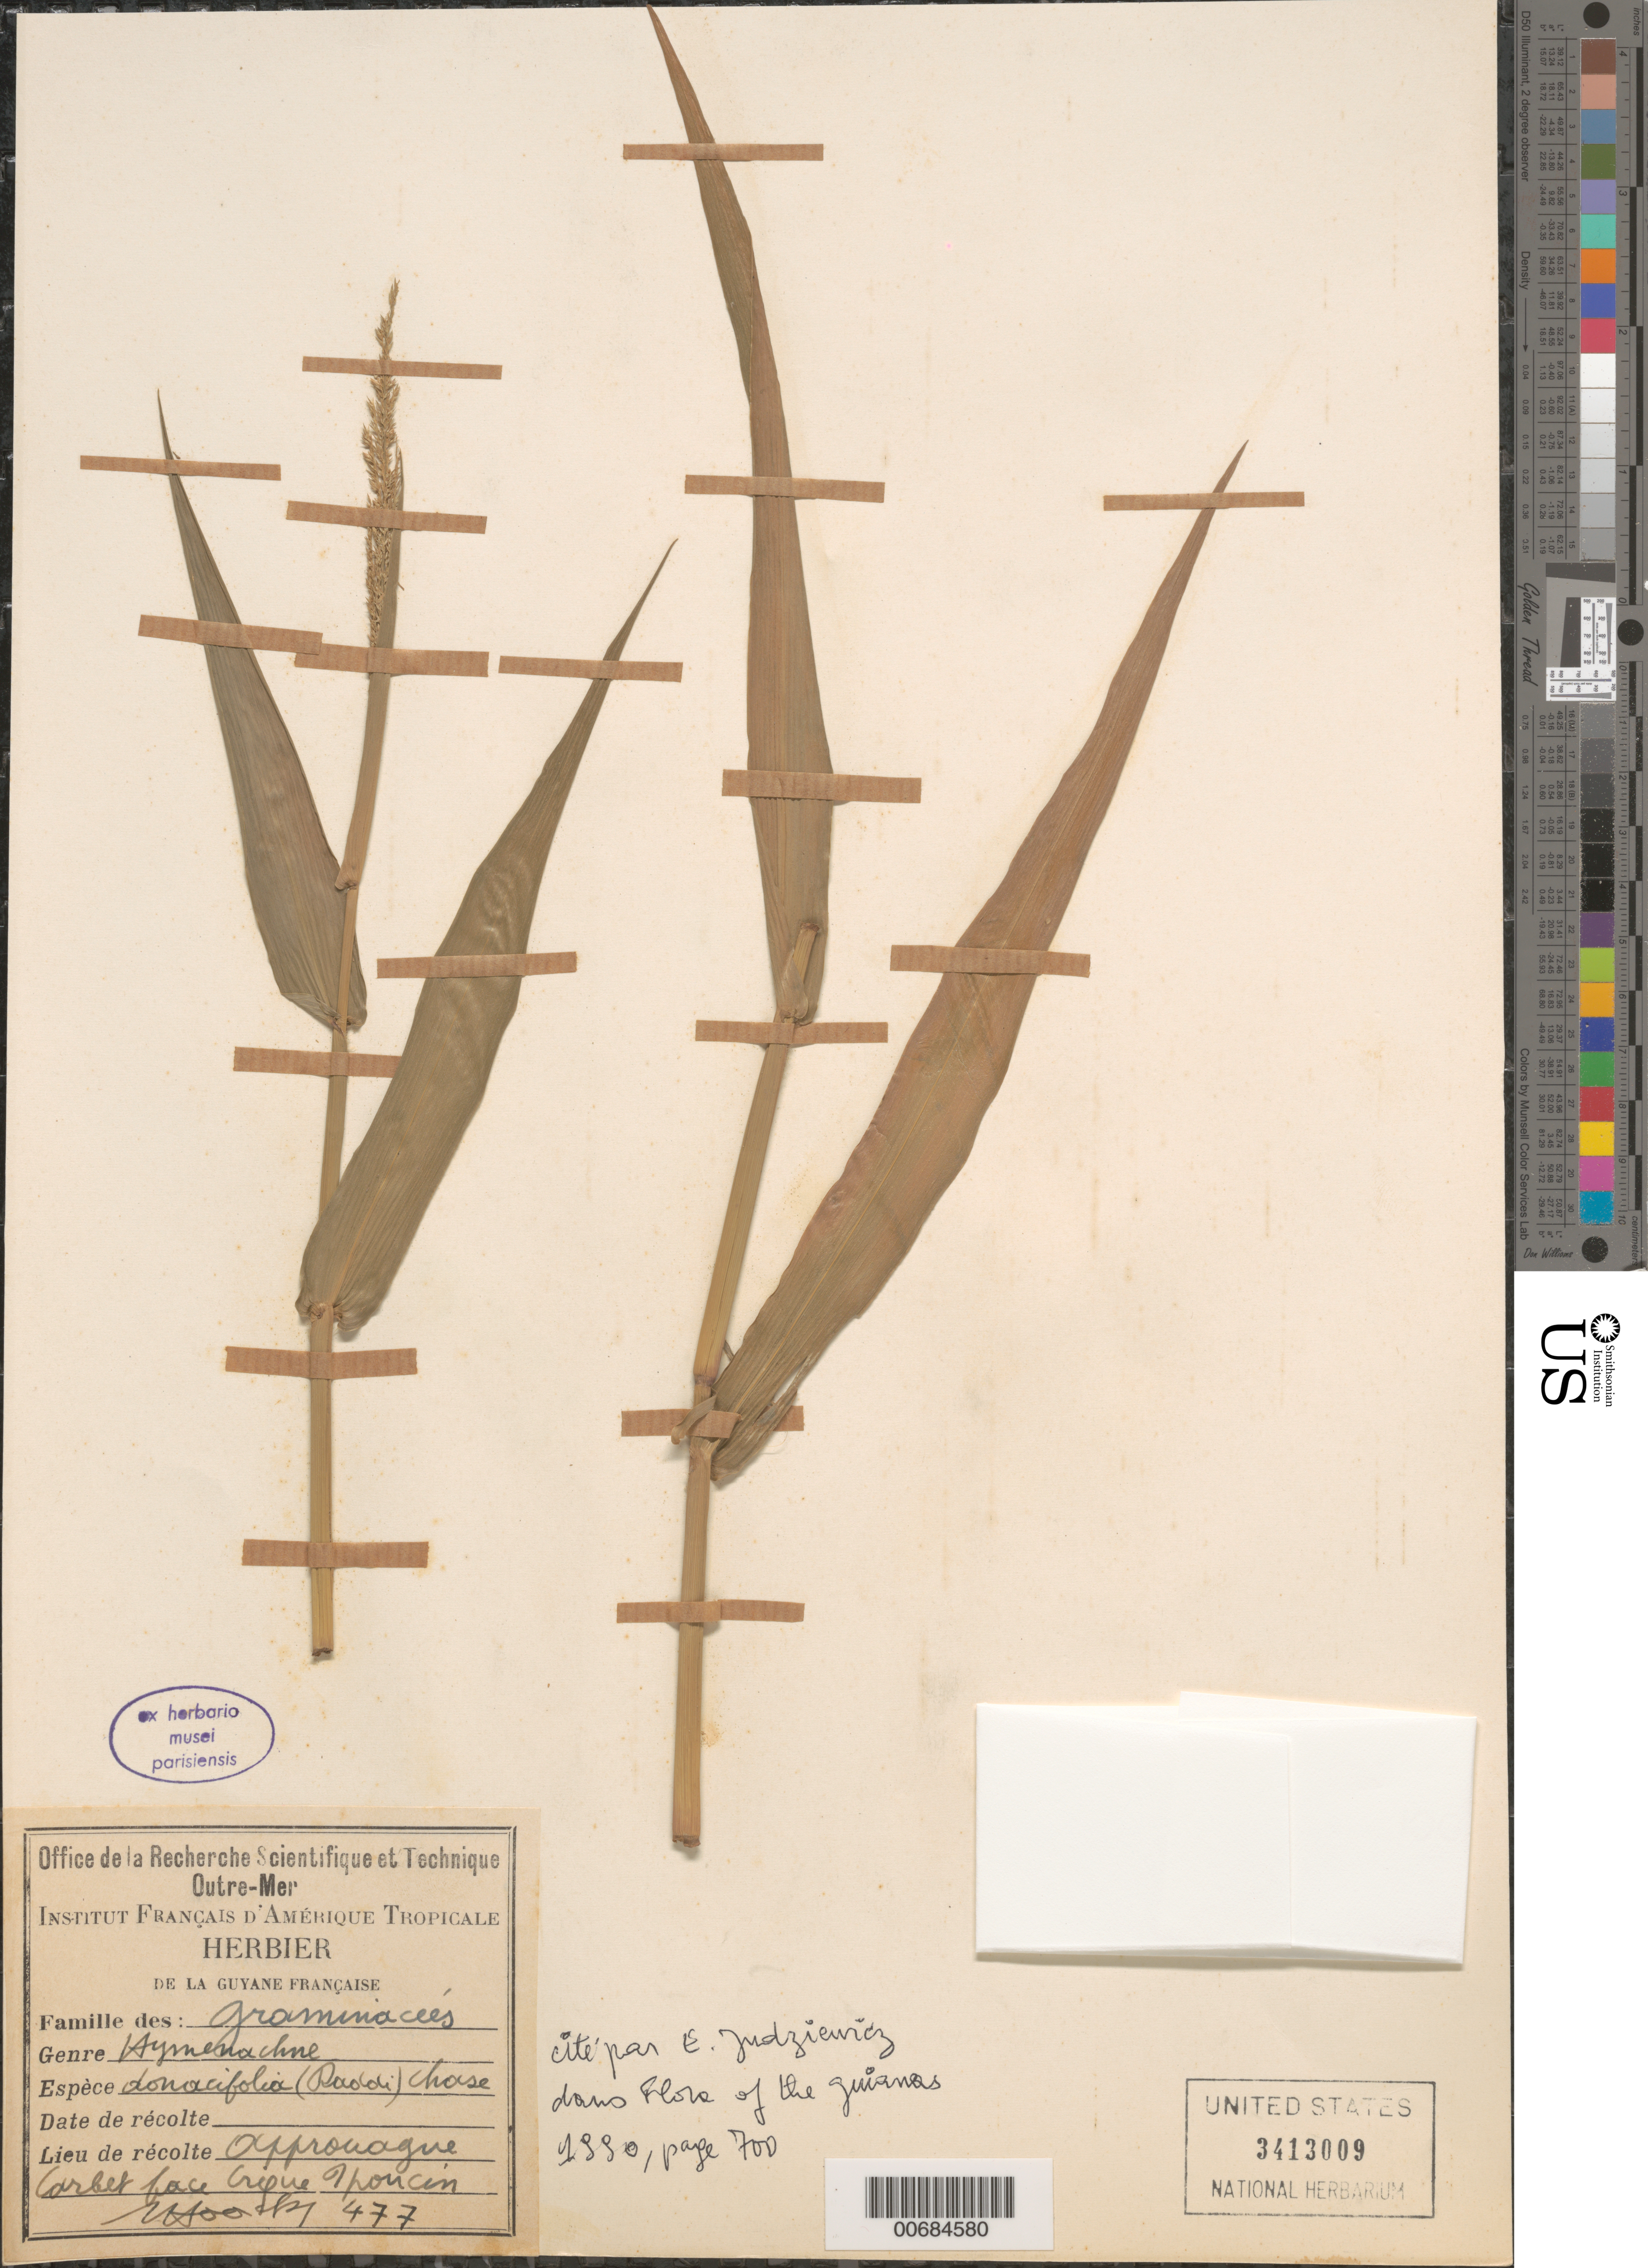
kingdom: Plantae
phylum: Tracheophyta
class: Liliopsida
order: Poales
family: Poaceae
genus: Hymenachne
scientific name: Hymenachne donacifolia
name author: (Raddi) Chase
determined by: Judziewicz, E. J.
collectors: J. Hoock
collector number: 477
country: French Guiana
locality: Crique Ipoucin, Carbet face, Approuague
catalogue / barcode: US 3413009